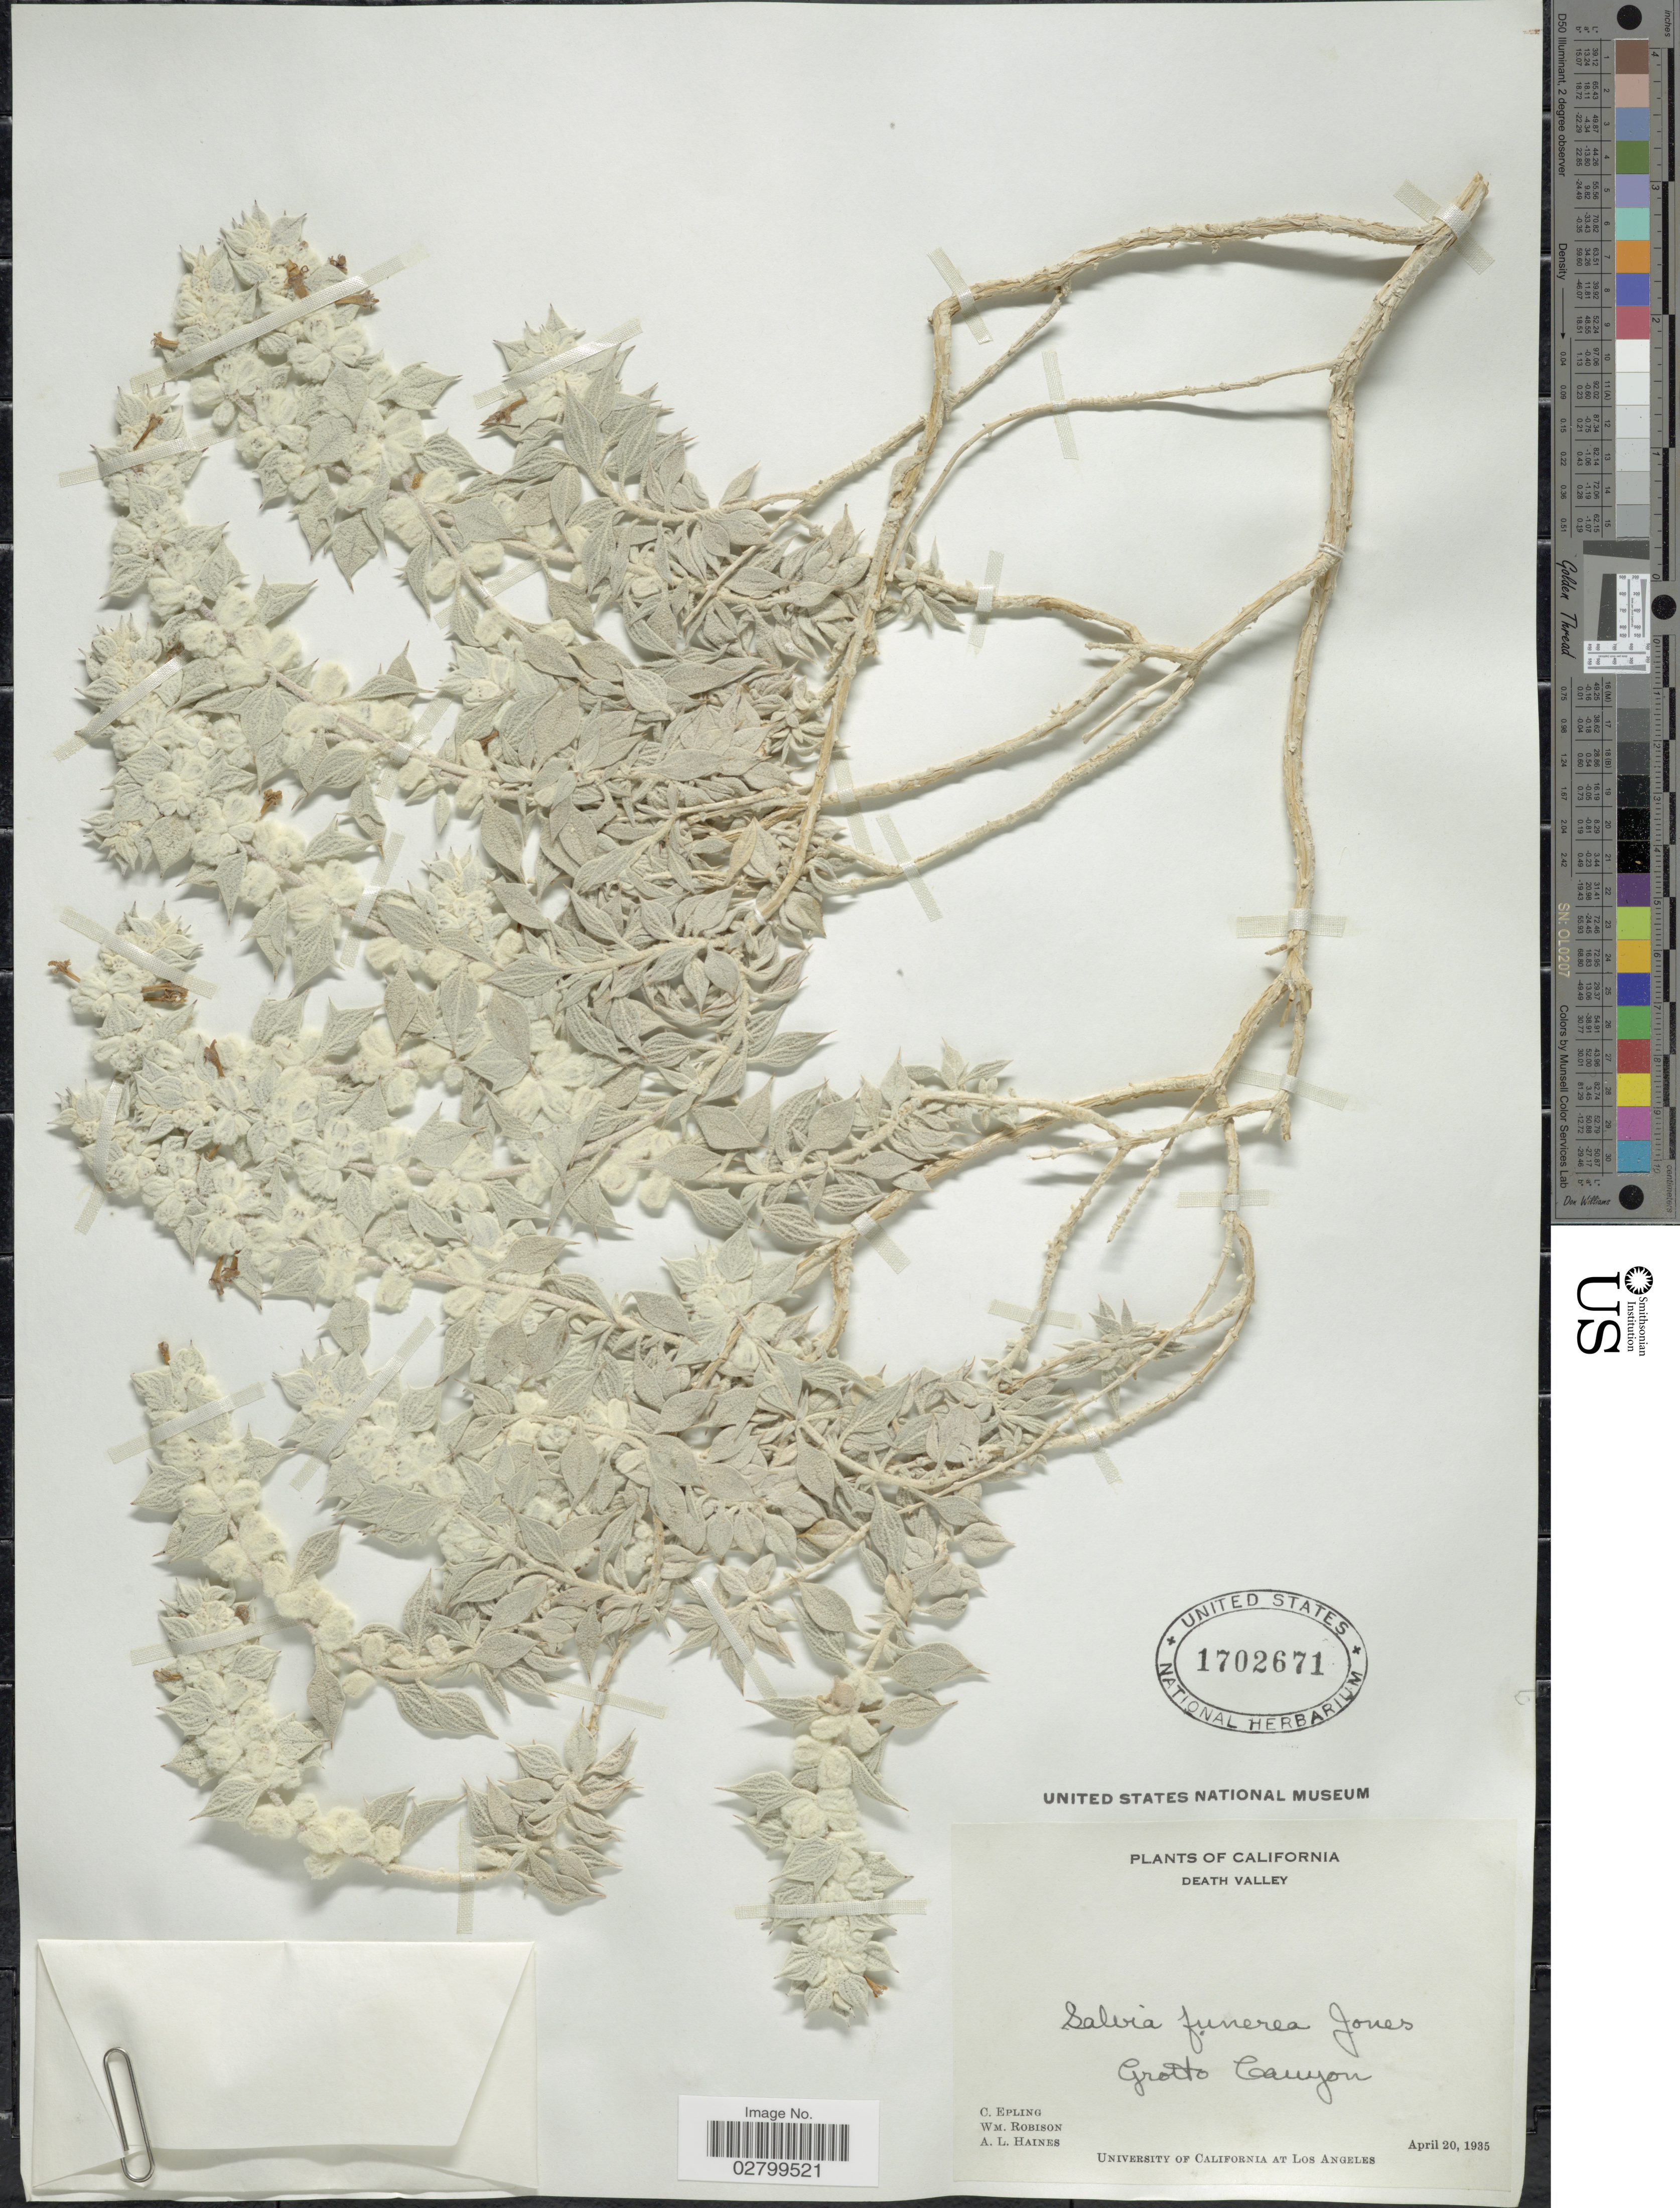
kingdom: Plantae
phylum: Tracheophyta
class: Magnoliopsida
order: Lamiales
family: Lamiaceae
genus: Salvia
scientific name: Salvia funerea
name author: M.E. Jones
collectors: C. C. Epling, W. Robison & A. L. Haines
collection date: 1935-04-20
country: United States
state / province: California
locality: Death Valley. Grotto Canyon.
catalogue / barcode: US 1702671